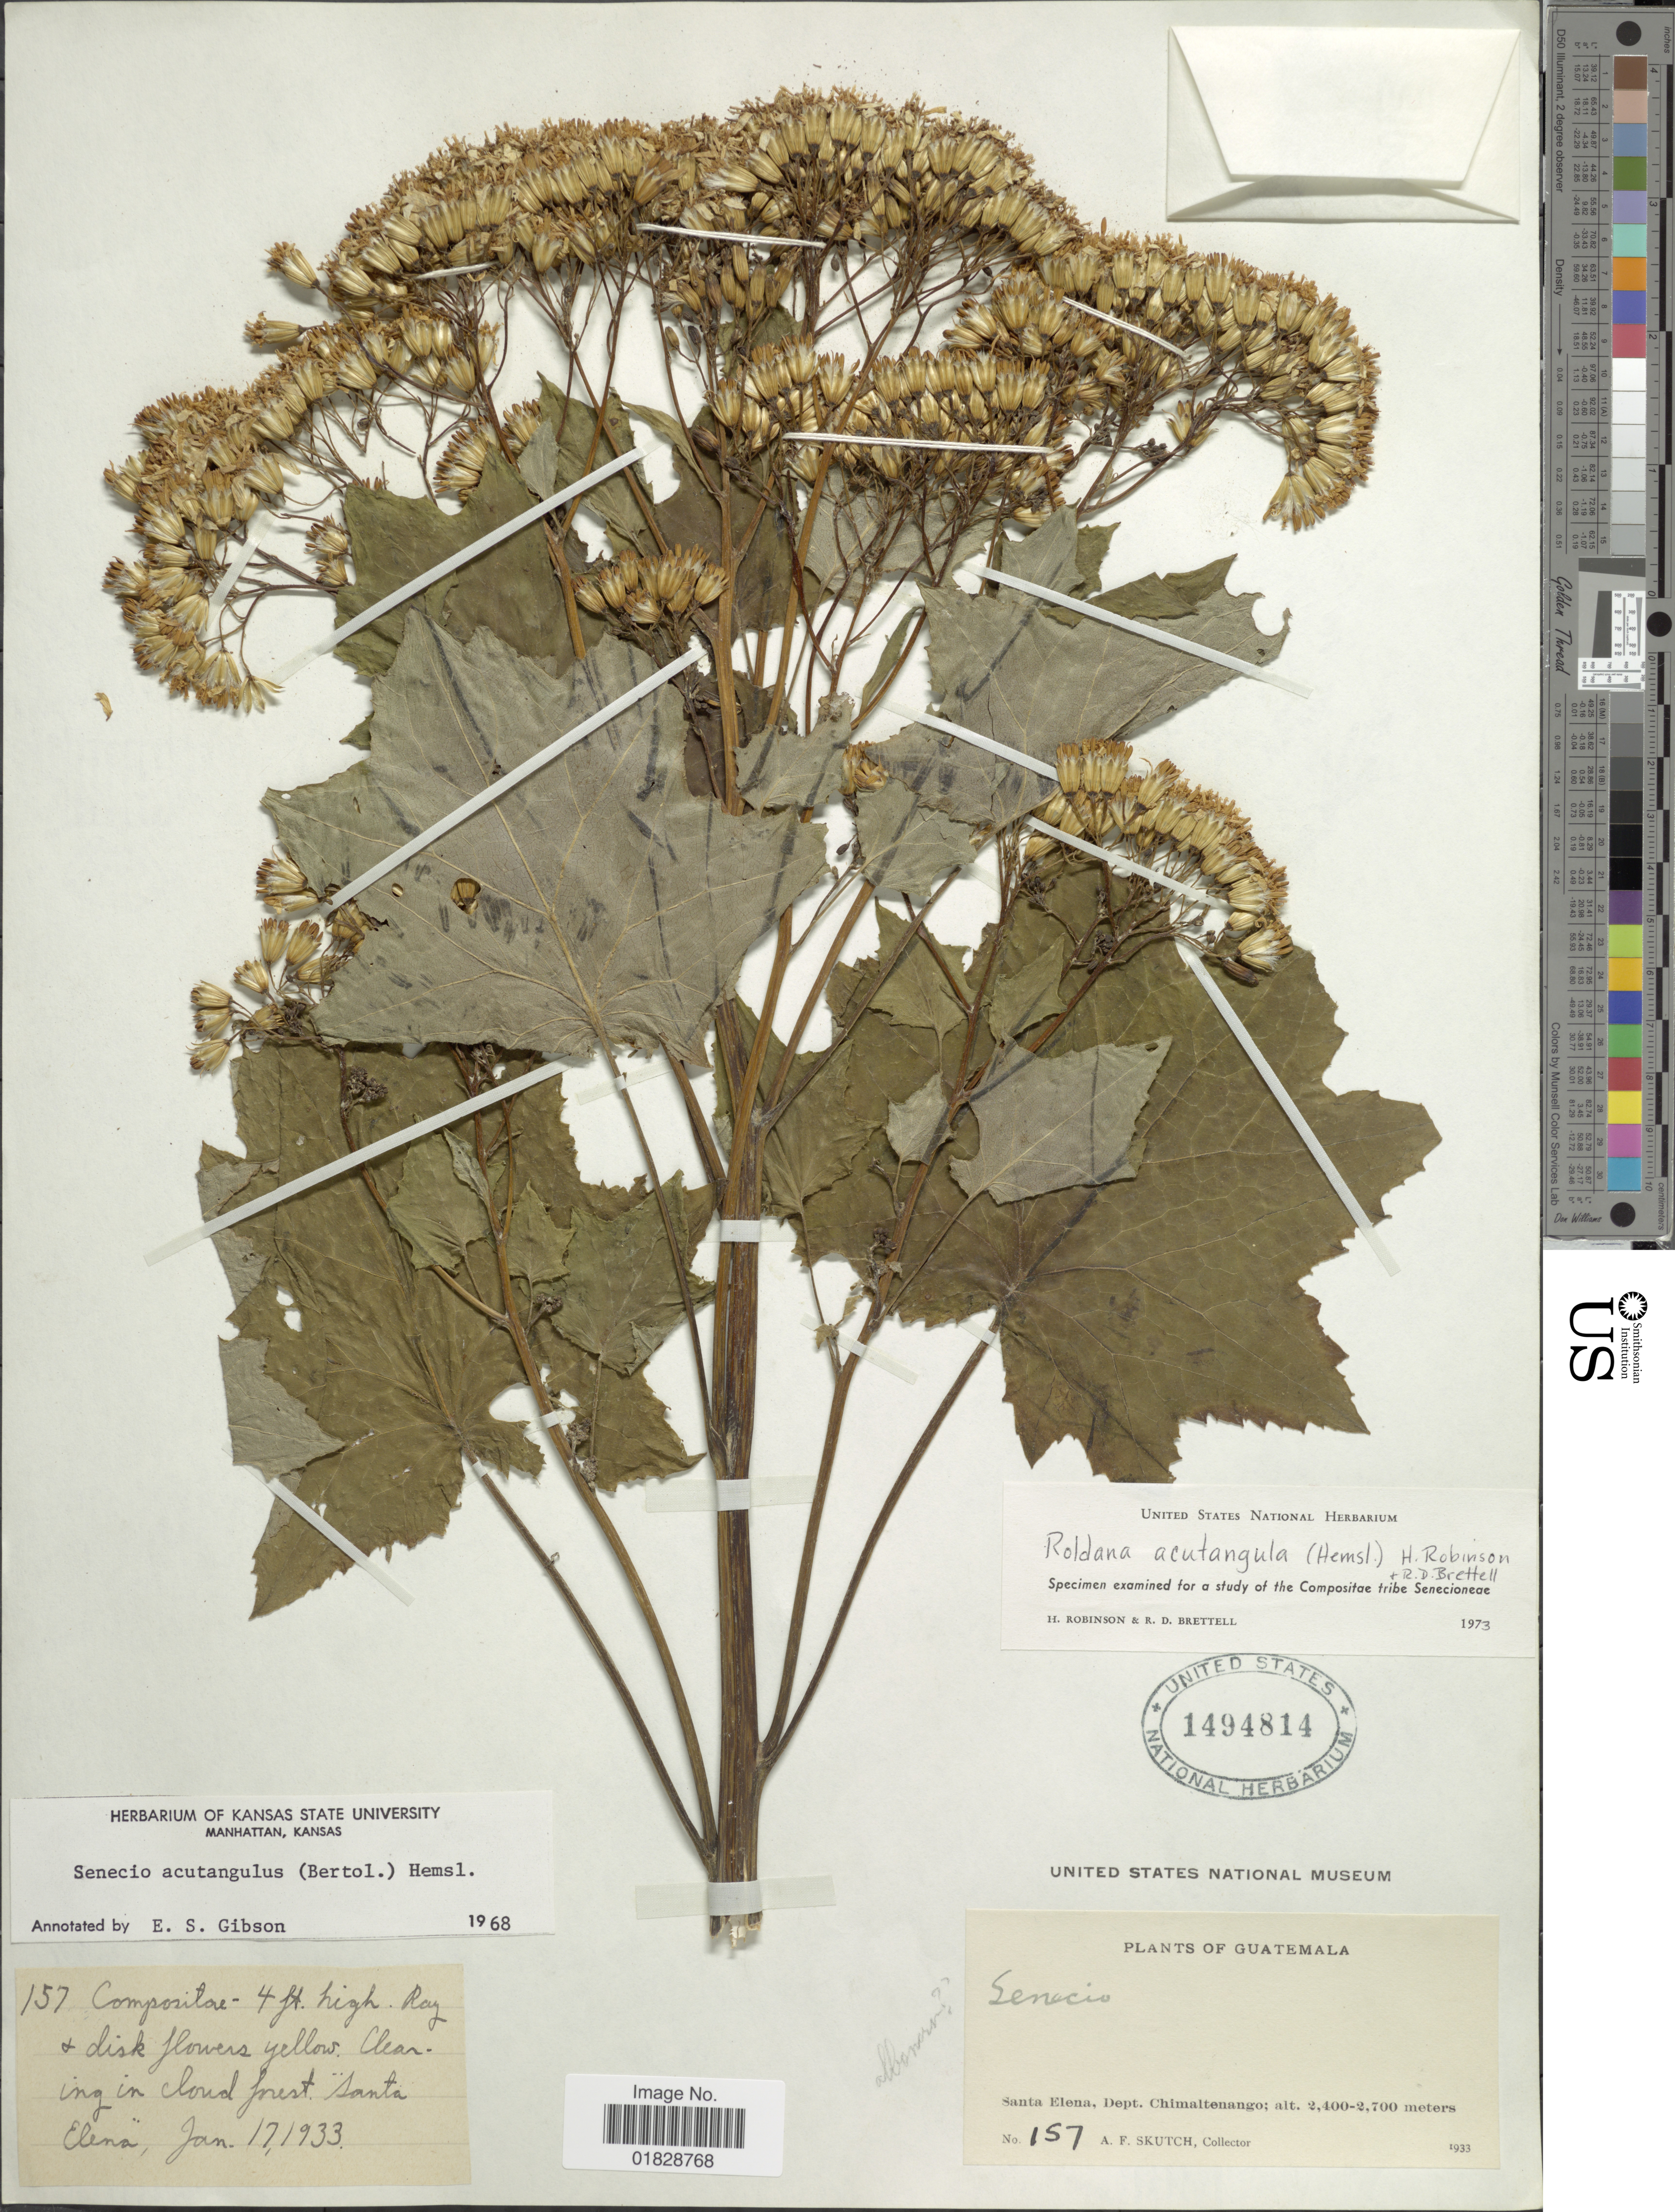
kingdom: Plantae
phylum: Tracheophyta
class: Magnoliopsida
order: Asterales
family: Asteraceae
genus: Roldana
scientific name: Roldana acutangula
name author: (Bertol.) H. Rob. & Brettell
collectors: A. F. Skutch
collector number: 157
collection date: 1933-01-17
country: Guatemala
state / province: Chimaltenango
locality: Santa Elena, Dept. Chimaltenango.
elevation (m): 2400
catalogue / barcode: US 1494814